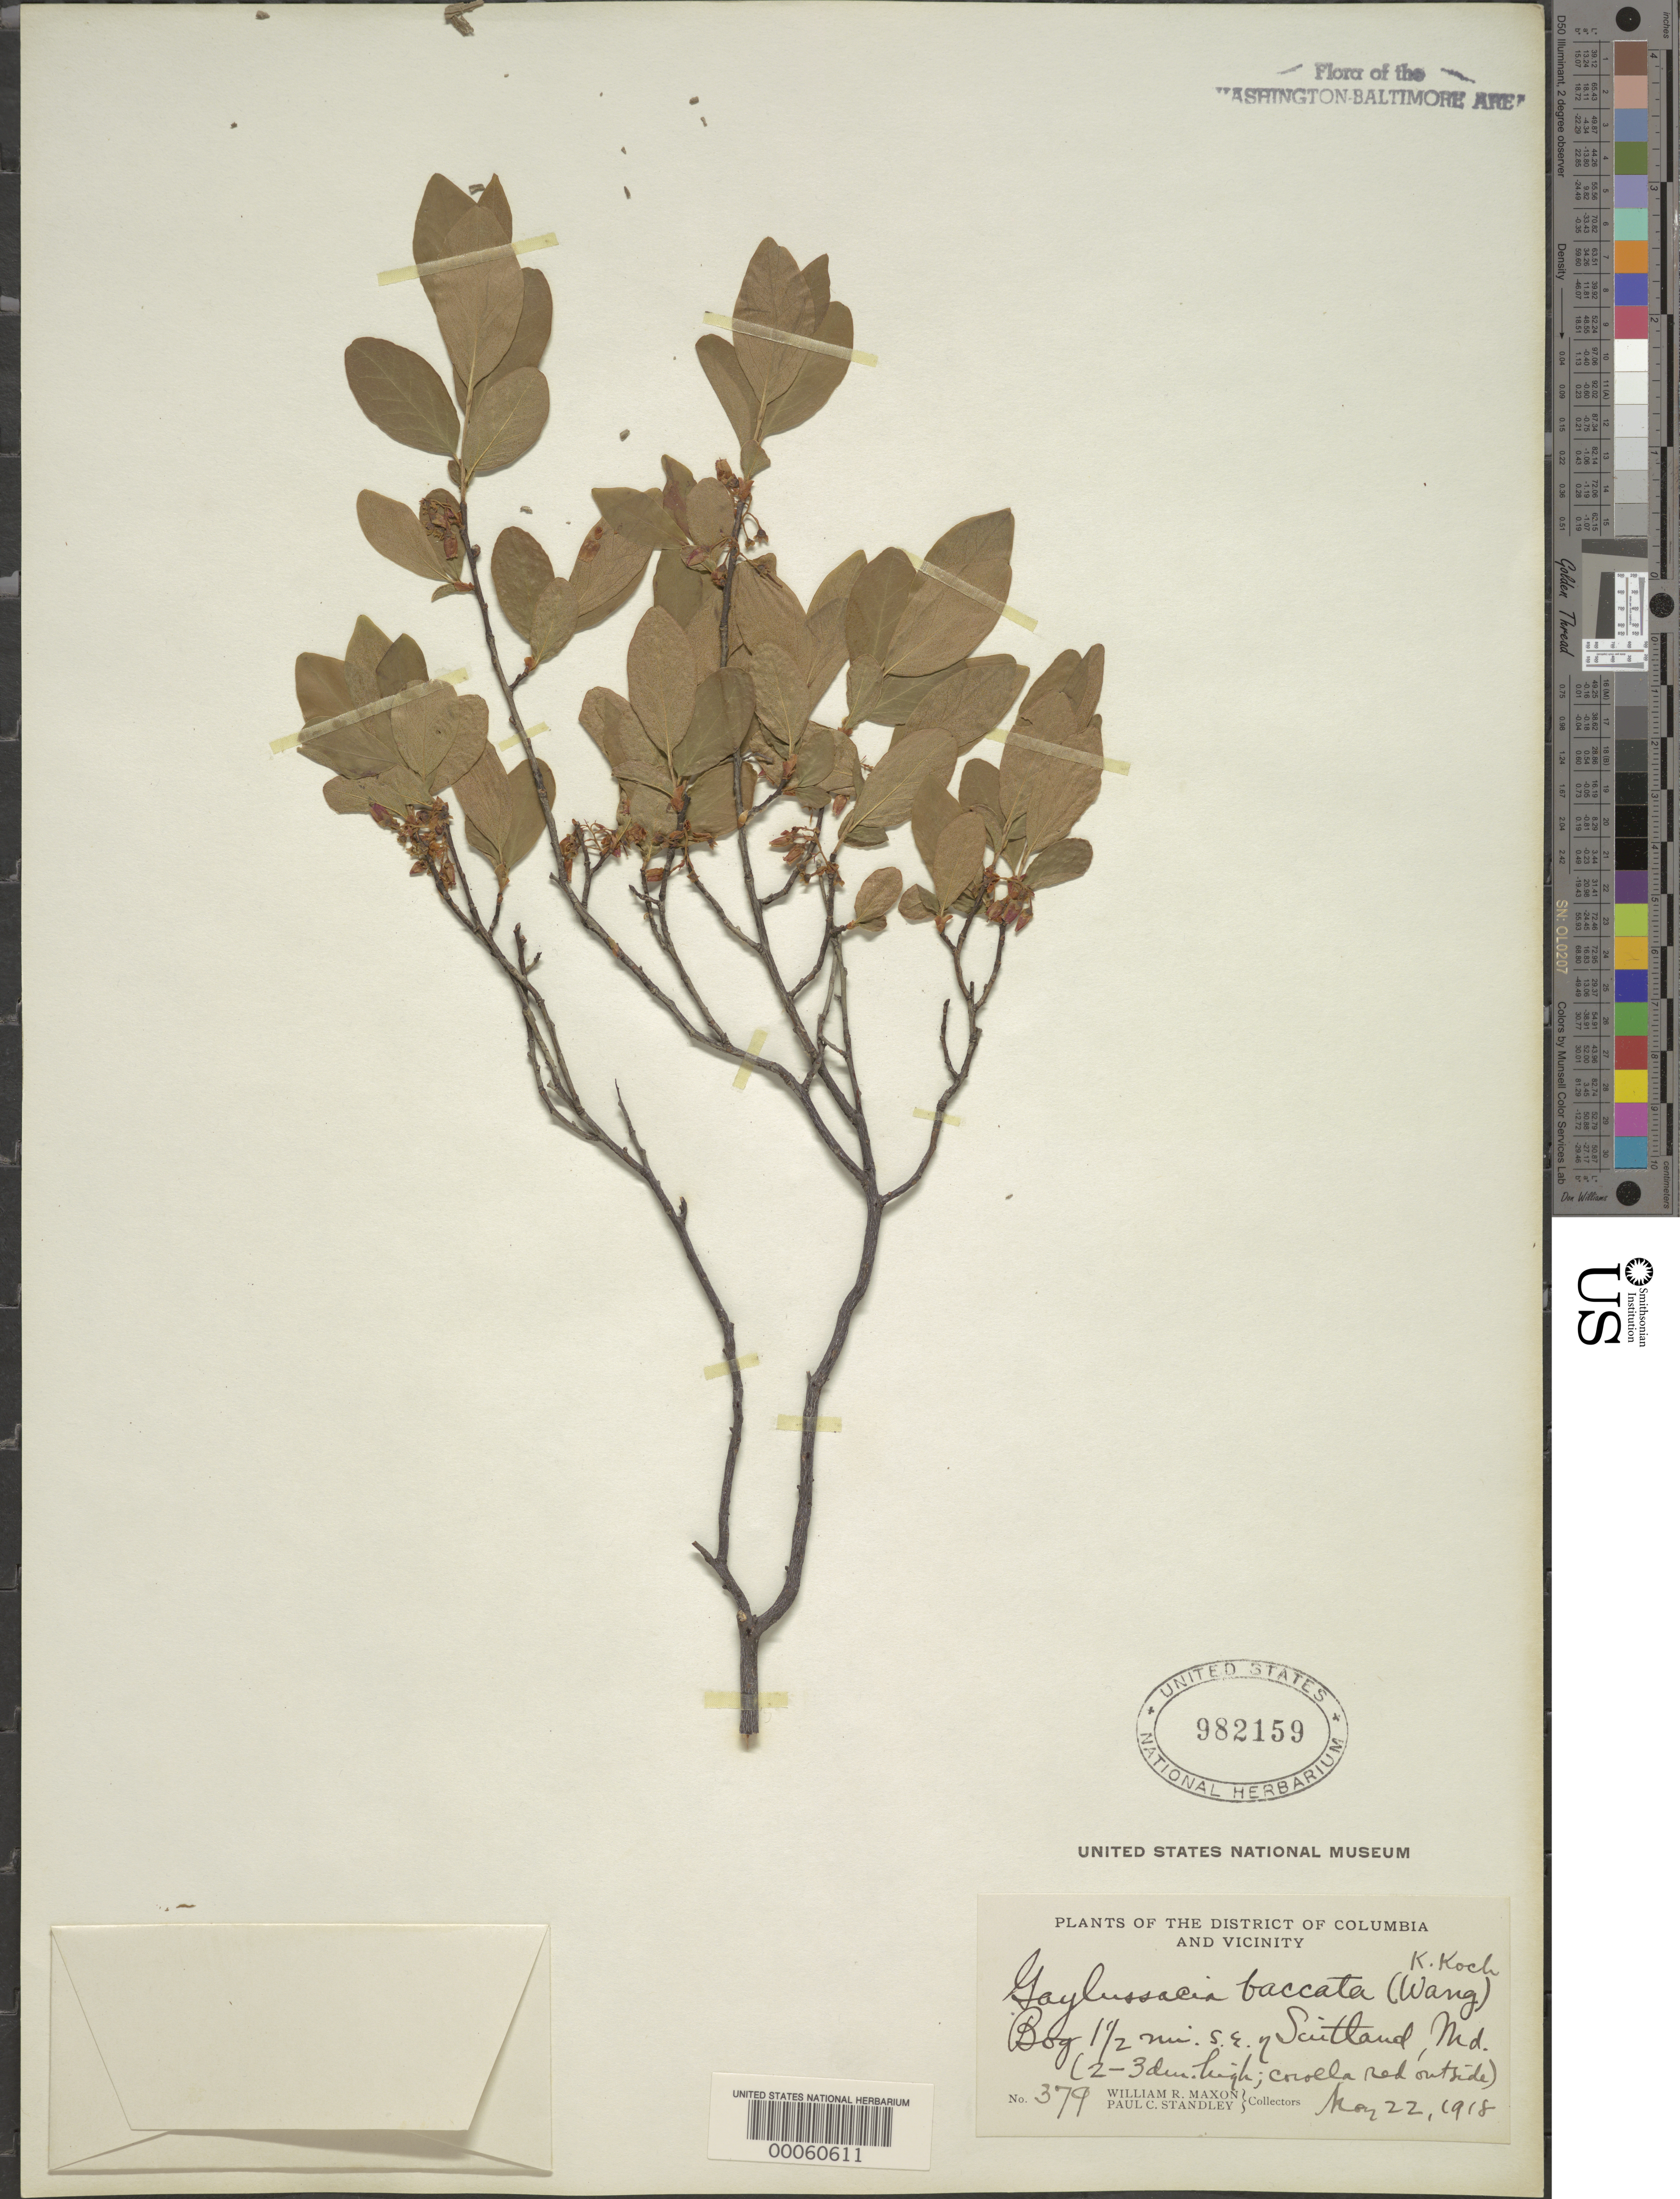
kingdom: Plantae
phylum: Tracheophyta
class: Magnoliopsida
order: Ericales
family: Ericaceae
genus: Gaylussacia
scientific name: Gaylussacia baccata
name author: (Wangenh.) K. Koch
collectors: W. R. Maxon & P. C. Standley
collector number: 379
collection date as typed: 22 May 1918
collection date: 1918-05-22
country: United States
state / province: Maryland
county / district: Prince George's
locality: Southeast of Suitland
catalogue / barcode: US 982159